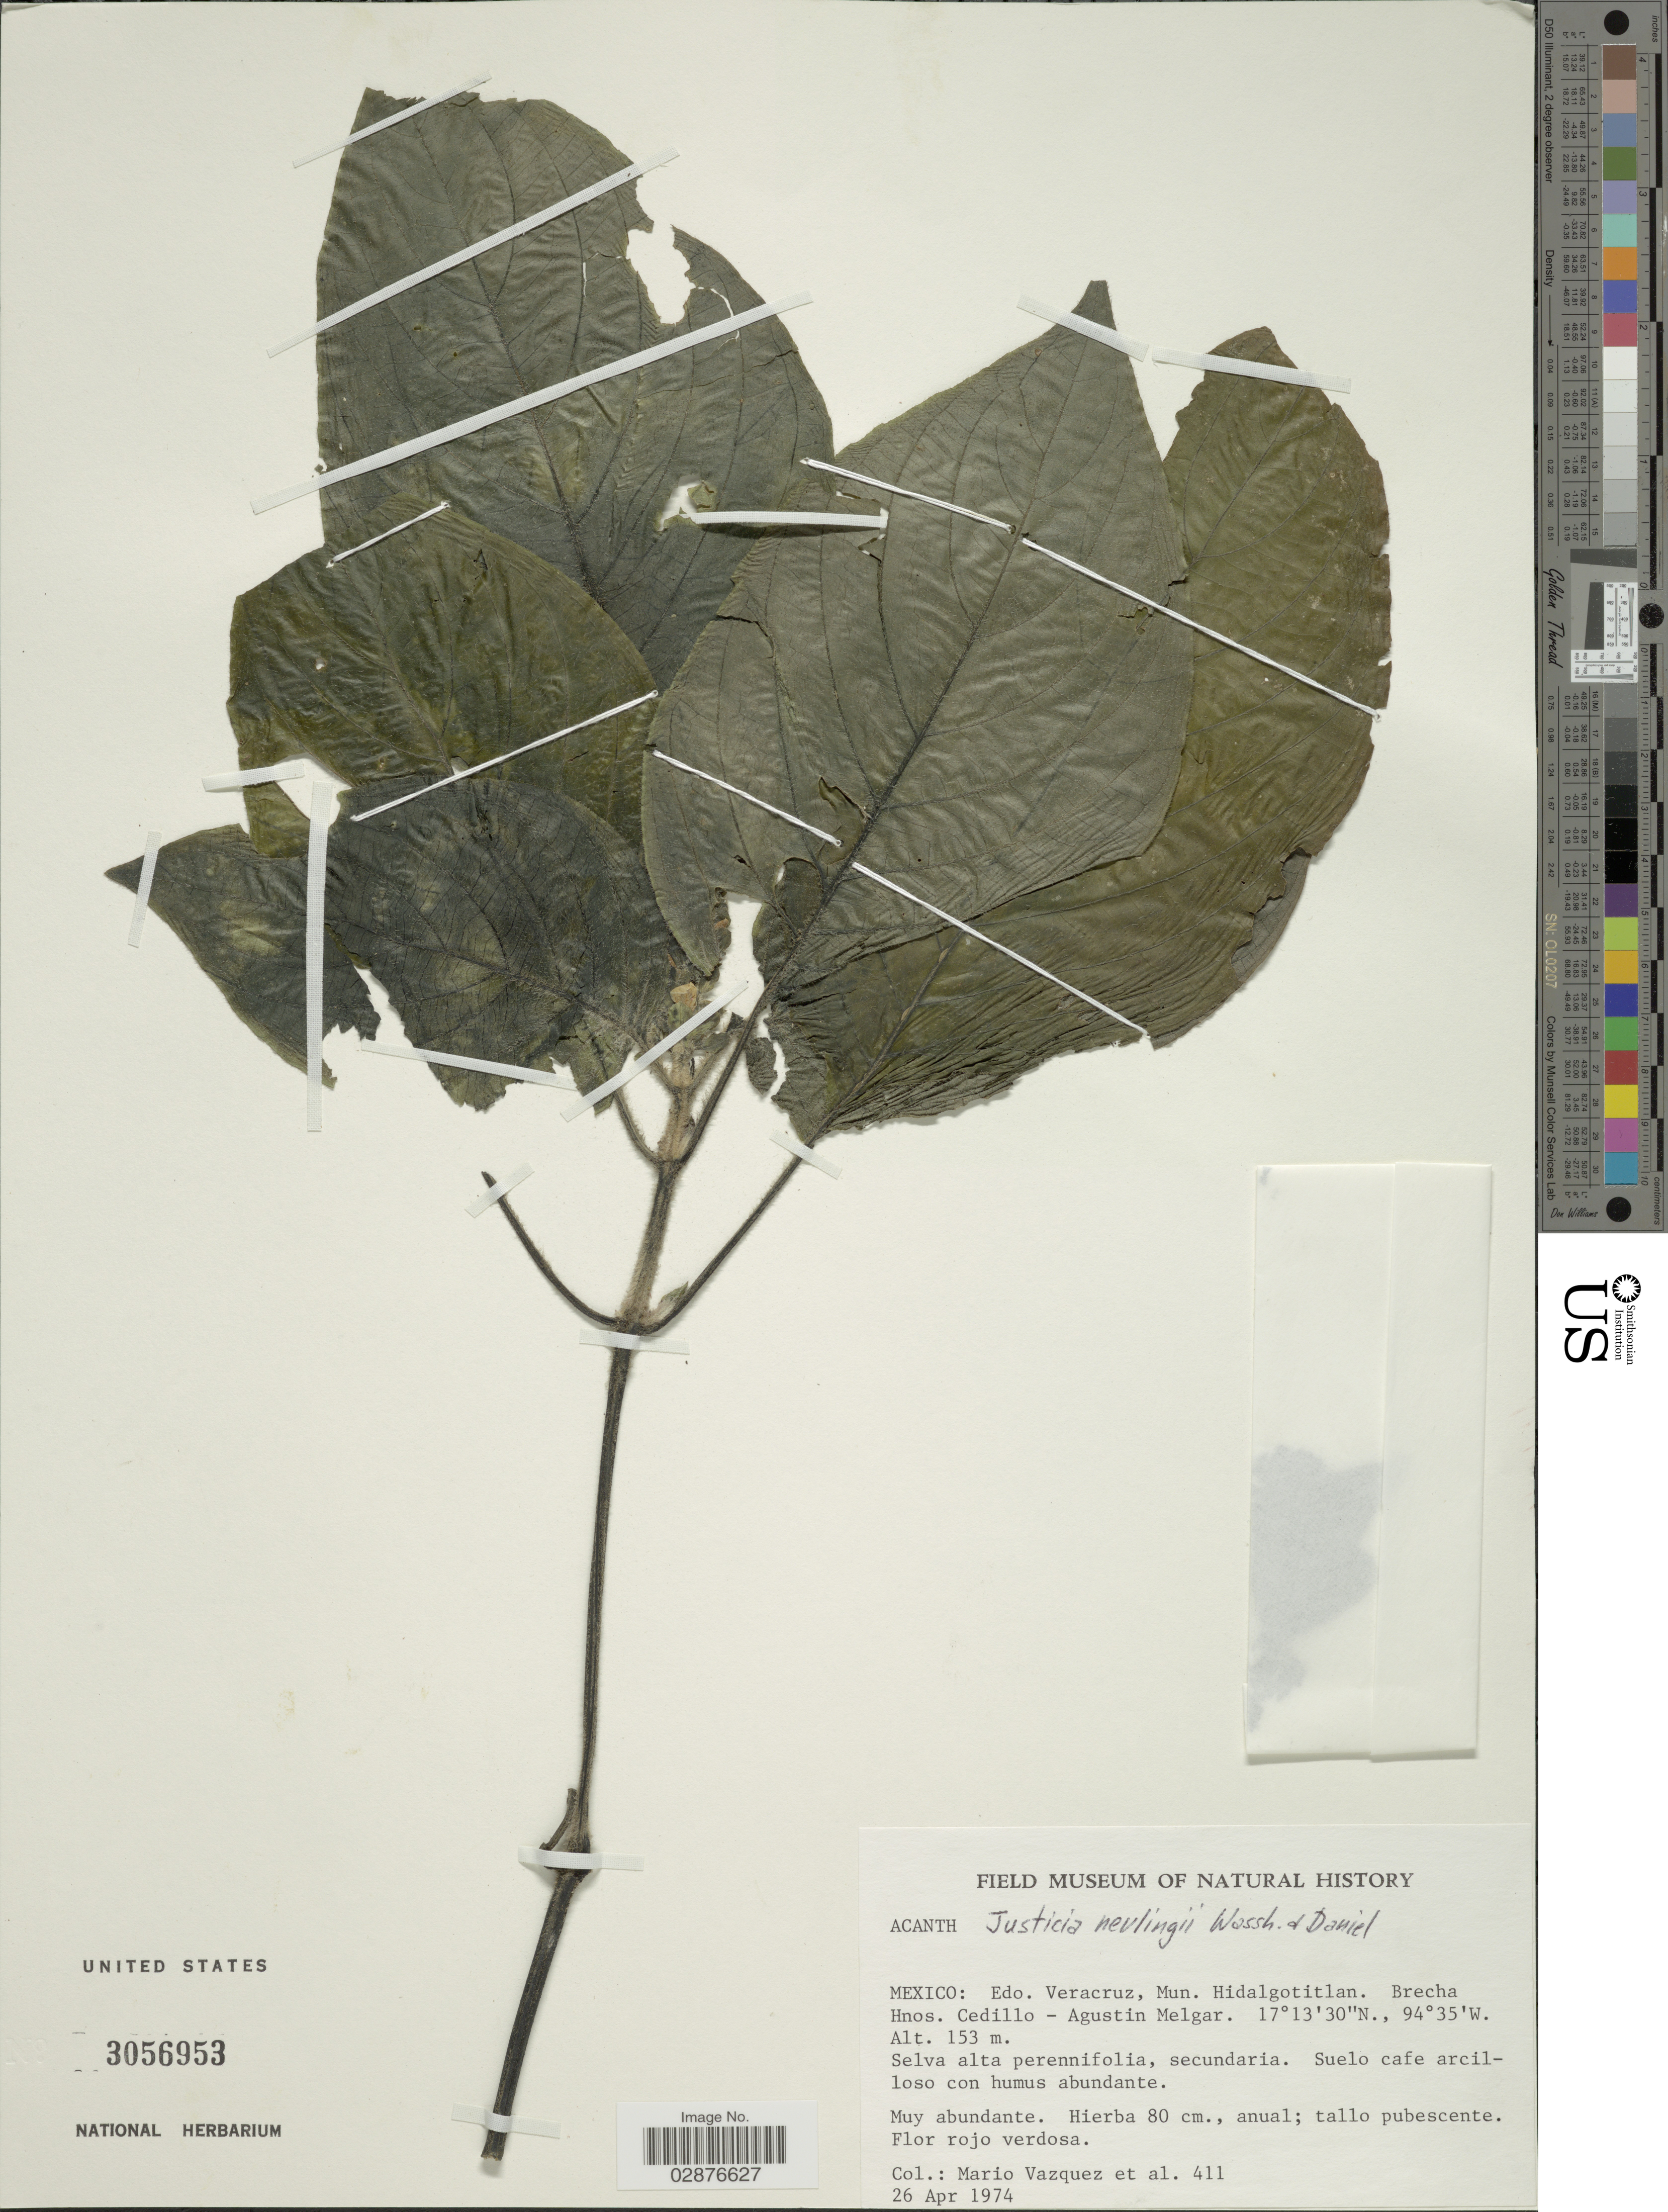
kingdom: Plantae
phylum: Tracheophyta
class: Magnoliopsida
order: Lamiales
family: Acanthaceae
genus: Justicia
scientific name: Justicia nevlingii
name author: Wassh. & T.F. Daniel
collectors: M. Vázquez & et al.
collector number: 411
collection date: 1974-04-26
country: Mexico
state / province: Veracruz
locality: Edo. Veracruz, Mun. Hidalgotitlan. Brecha Hnos. Cedillo - Augustin Melgar.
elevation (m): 153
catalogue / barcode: US 3056953